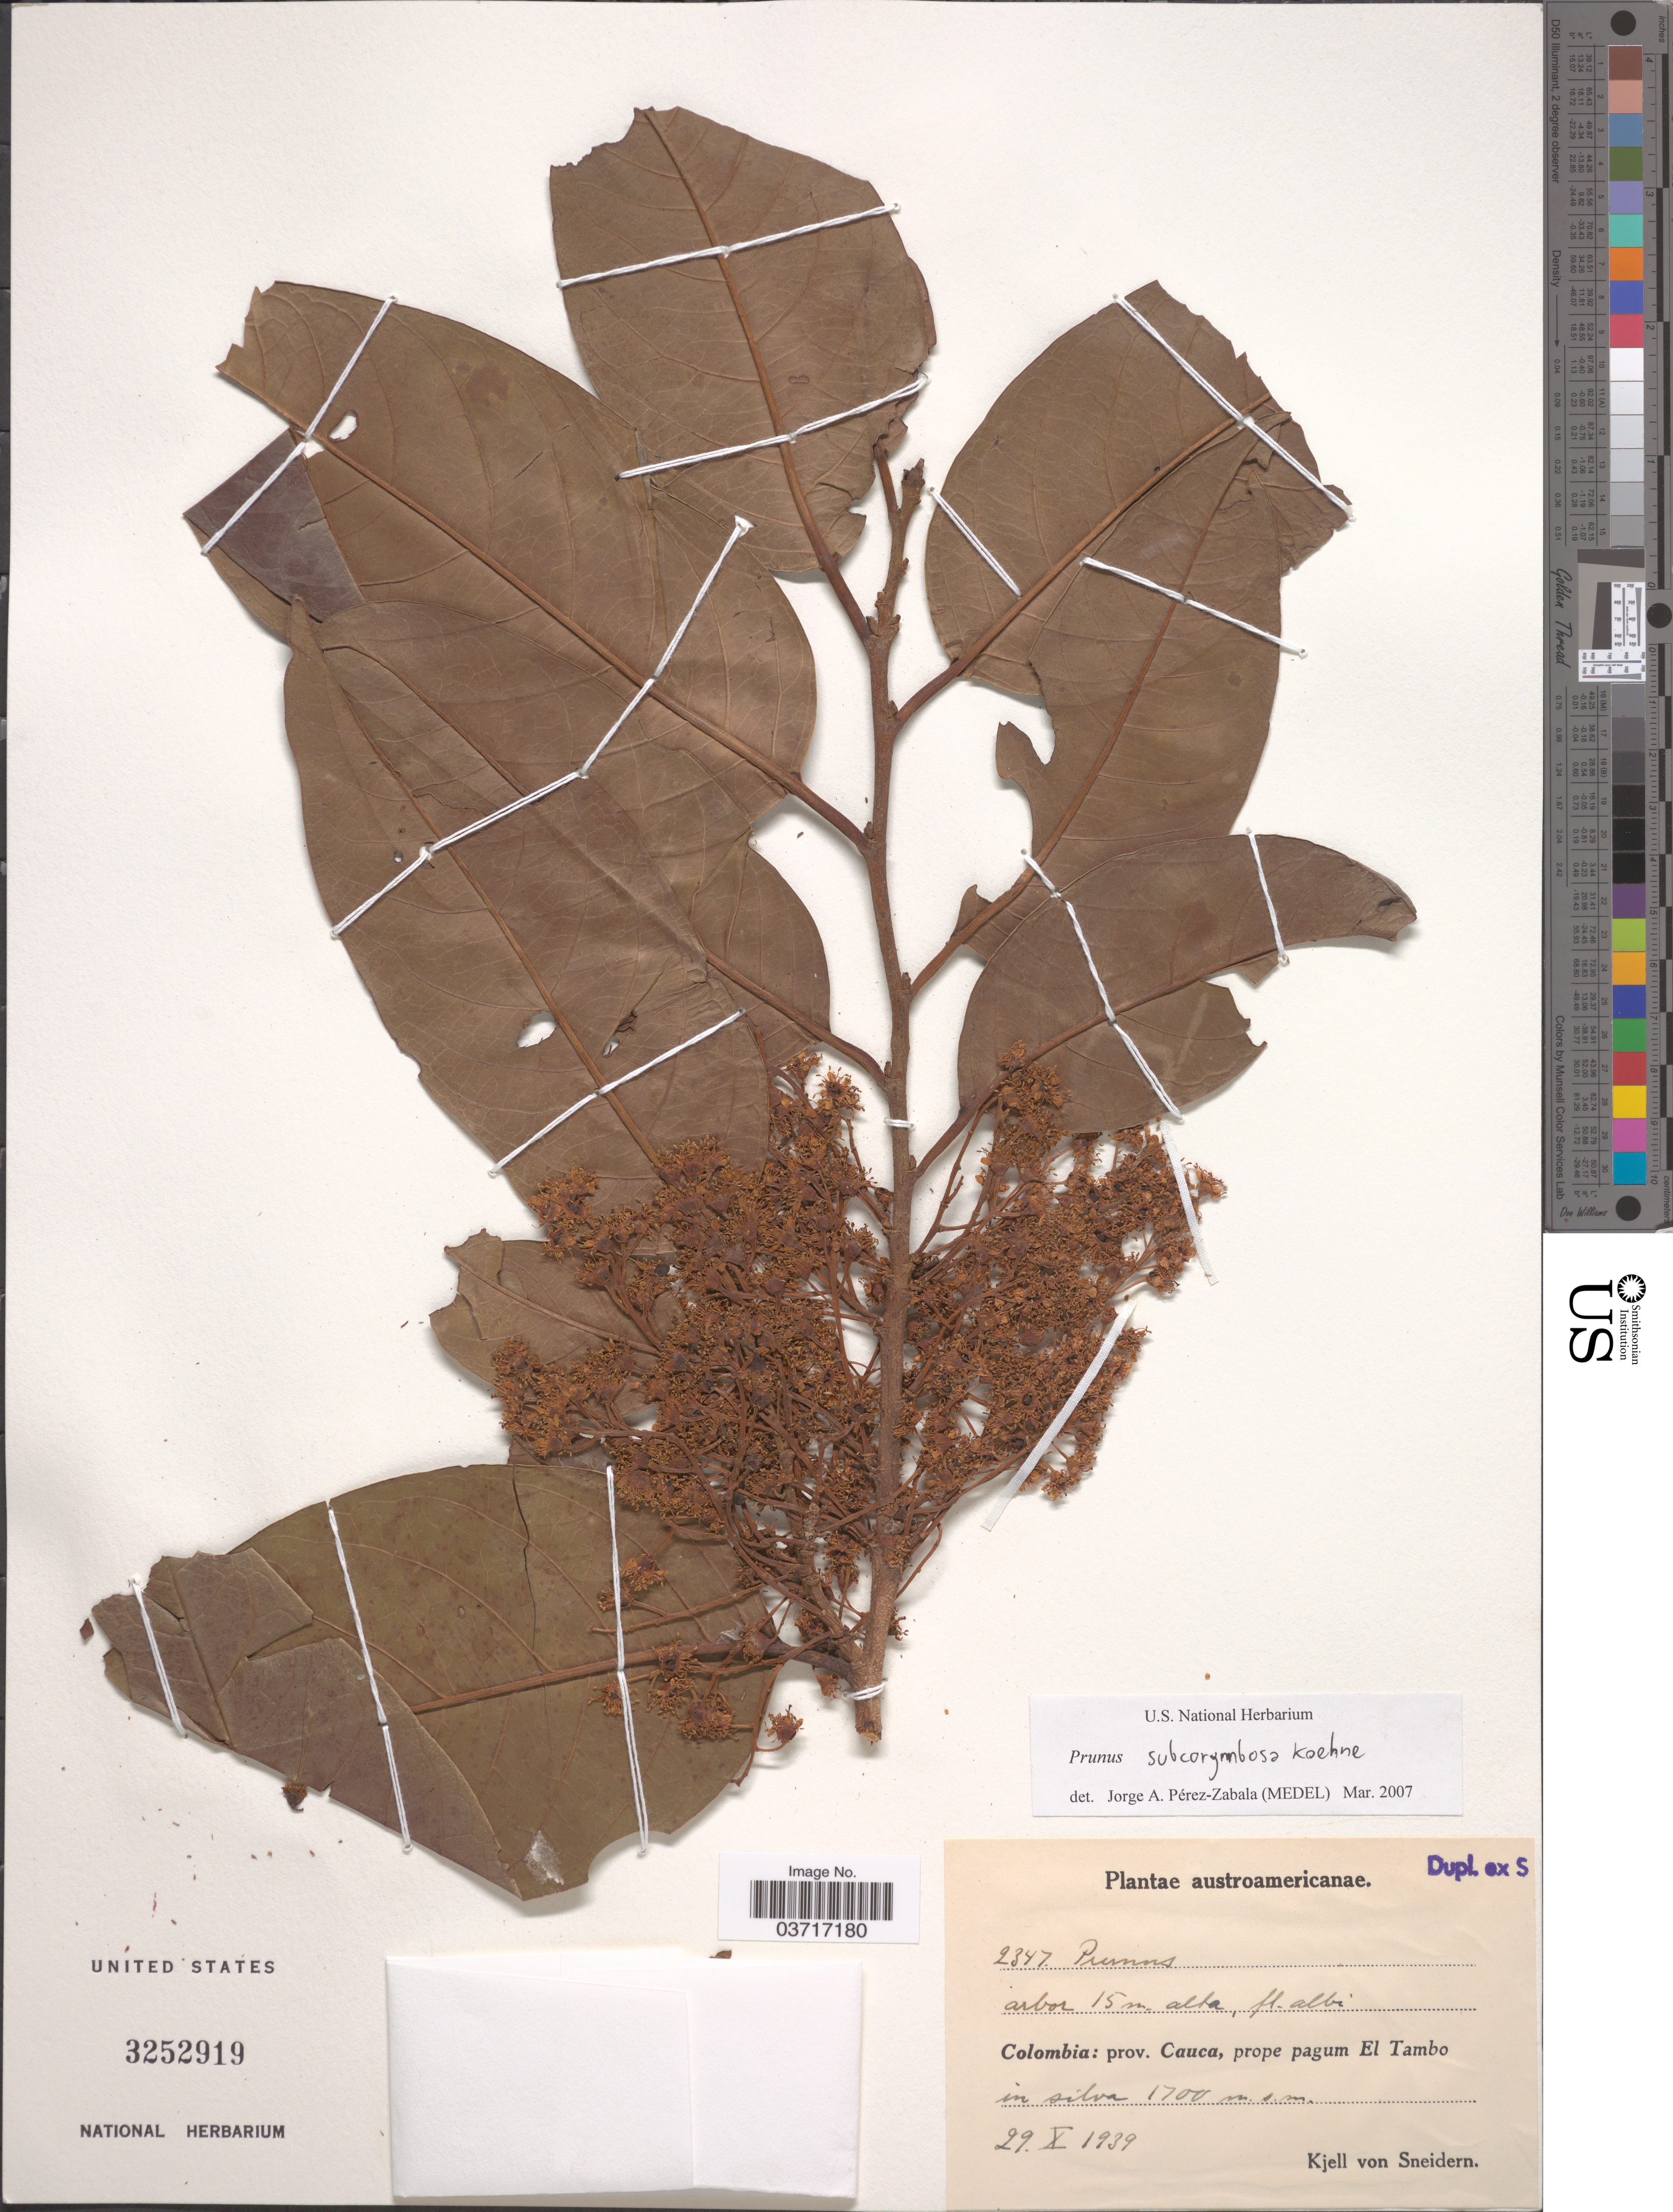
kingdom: Plantae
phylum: Tracheophyta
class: Magnoliopsida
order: Rosales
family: Rosaceae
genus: Prunus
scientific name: Prunus subcorymbosa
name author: Ruiz ex Koehne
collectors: K. von Sneidern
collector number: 2347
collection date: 1939-10-29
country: Colombia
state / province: Cauca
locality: Austroamericanae. Prope pagum El Tambo.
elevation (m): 1700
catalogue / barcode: US 3252919